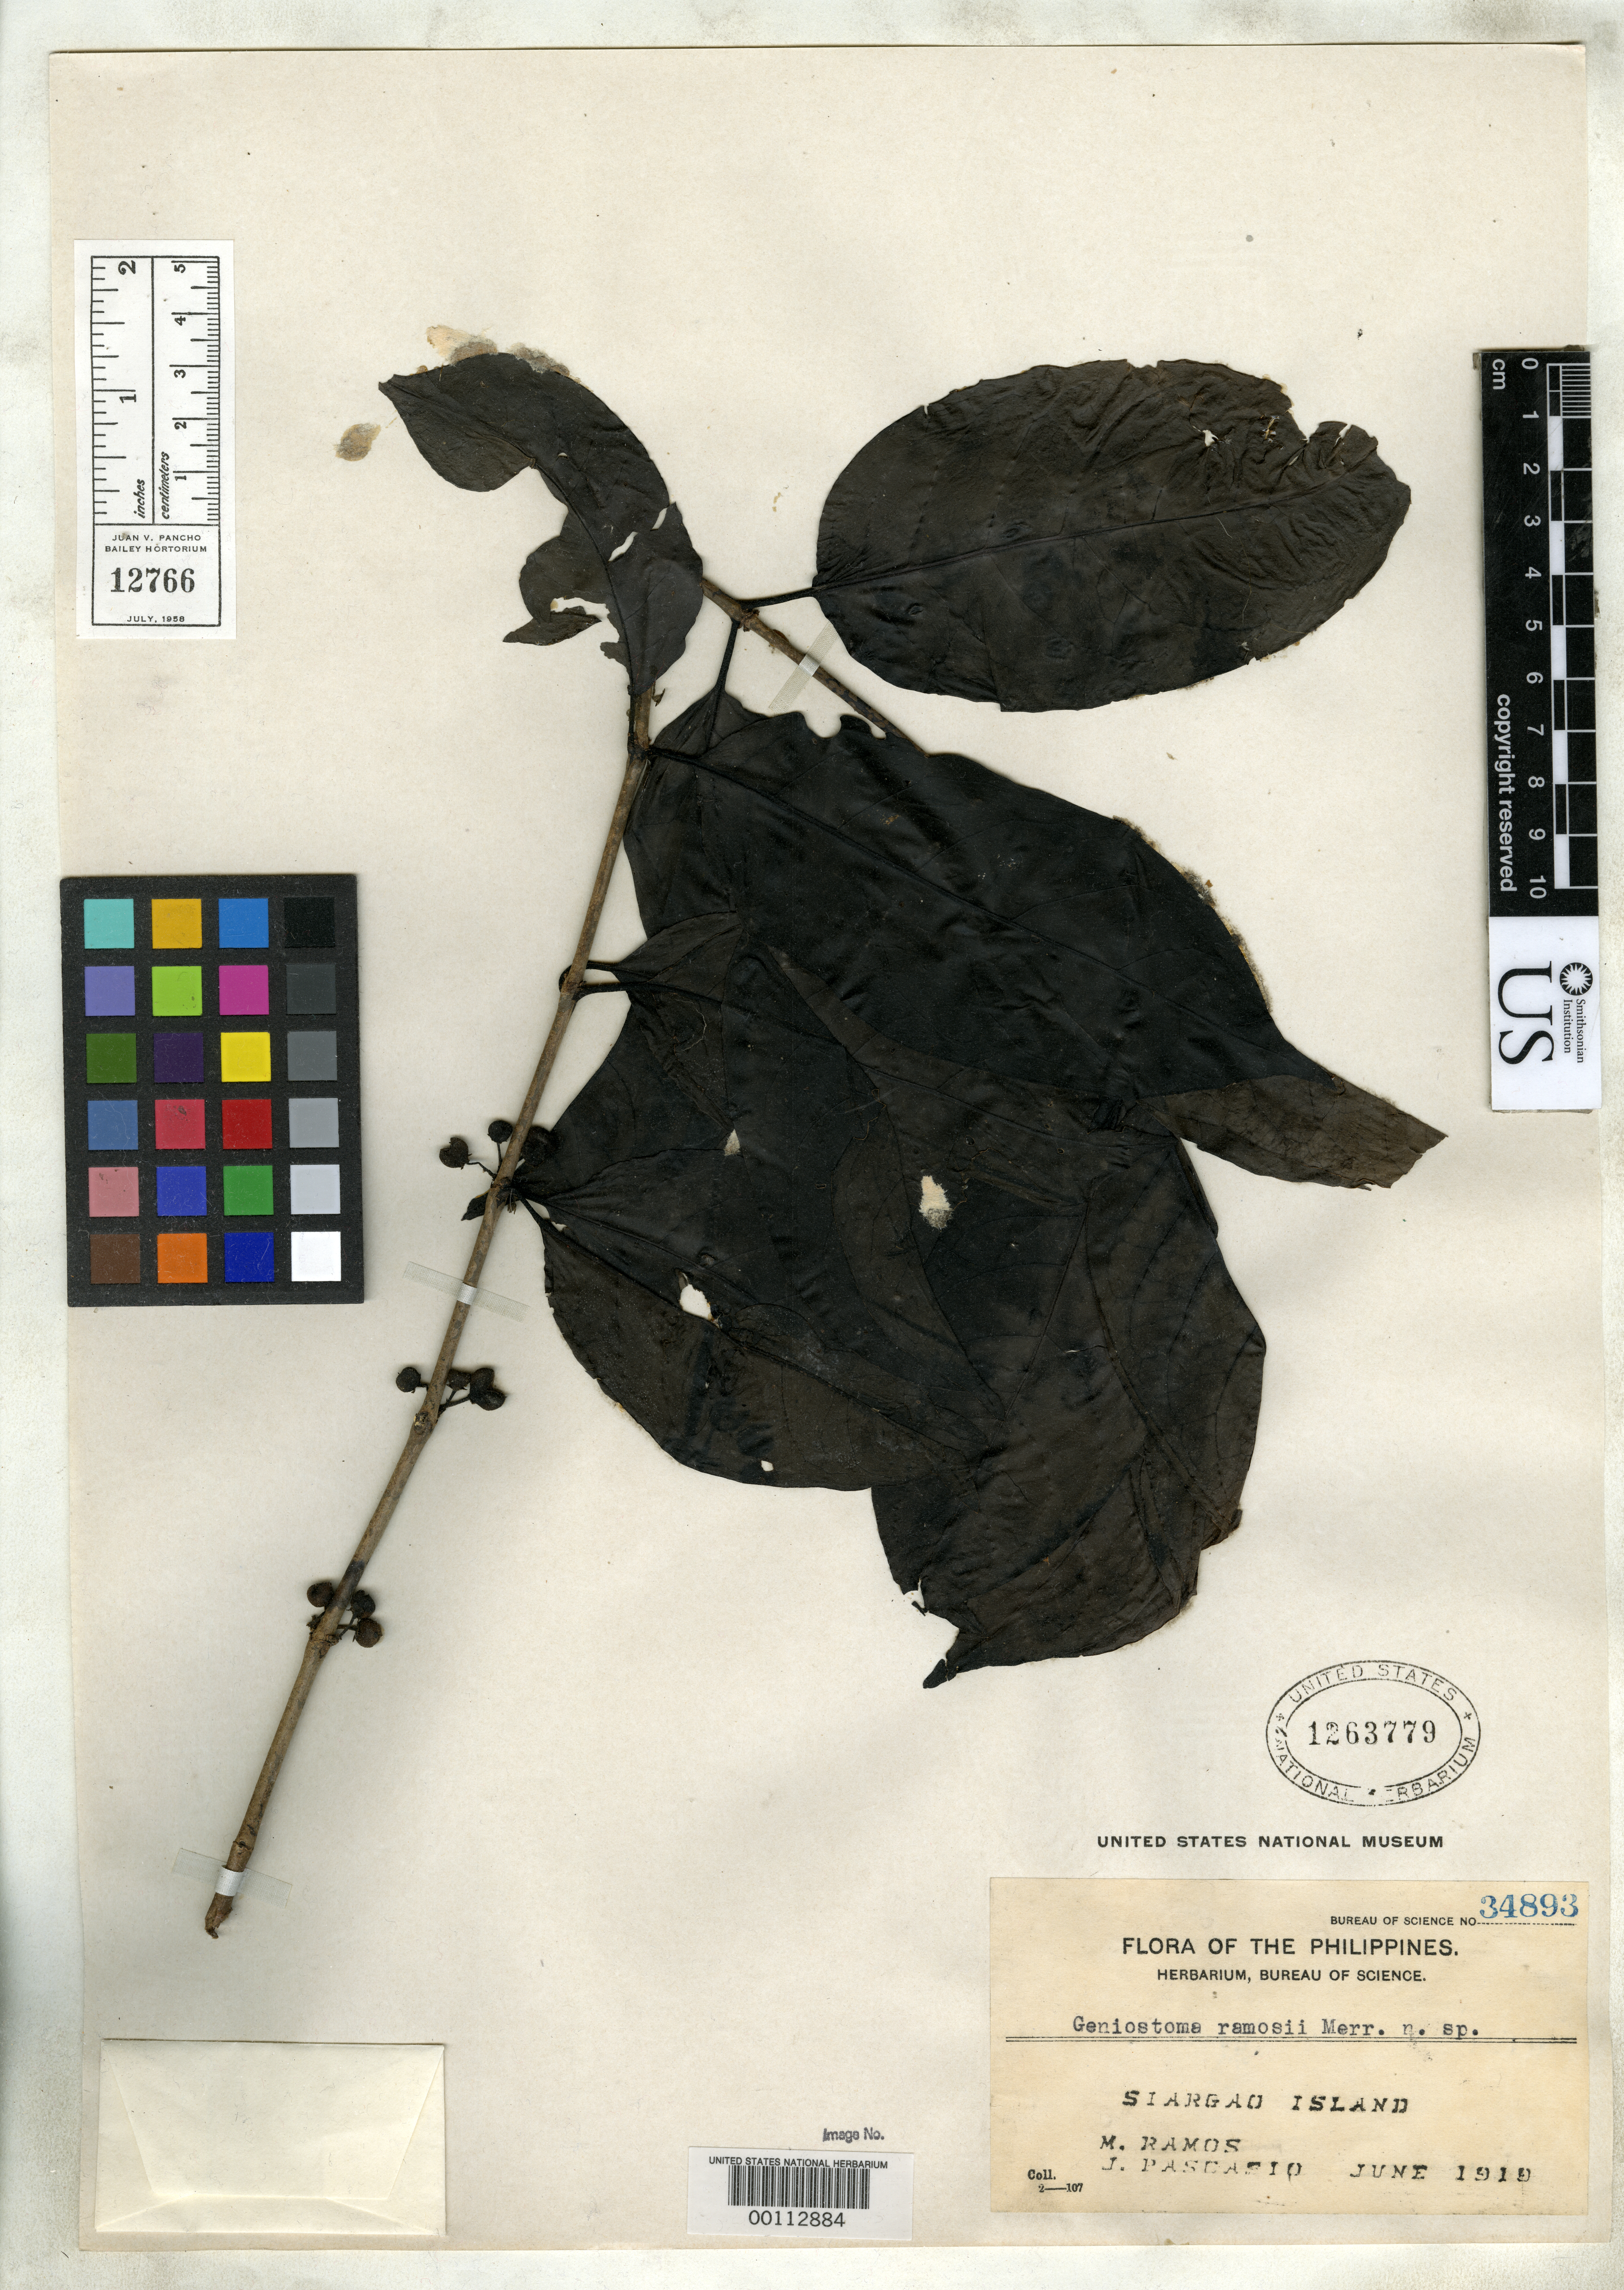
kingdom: Plantae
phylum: Tracheophyta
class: Magnoliopsida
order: Gentianales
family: Loganiaceae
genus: Geniostoma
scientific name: Geniostoma ramosii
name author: Merr.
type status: Isotype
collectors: M. Ramos & J. Pascasio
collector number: Bur. Sci. 34893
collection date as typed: May 1919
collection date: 1919-05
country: Philippines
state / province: Caraga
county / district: Surigao del Norte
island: Surigao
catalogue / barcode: US 1263779